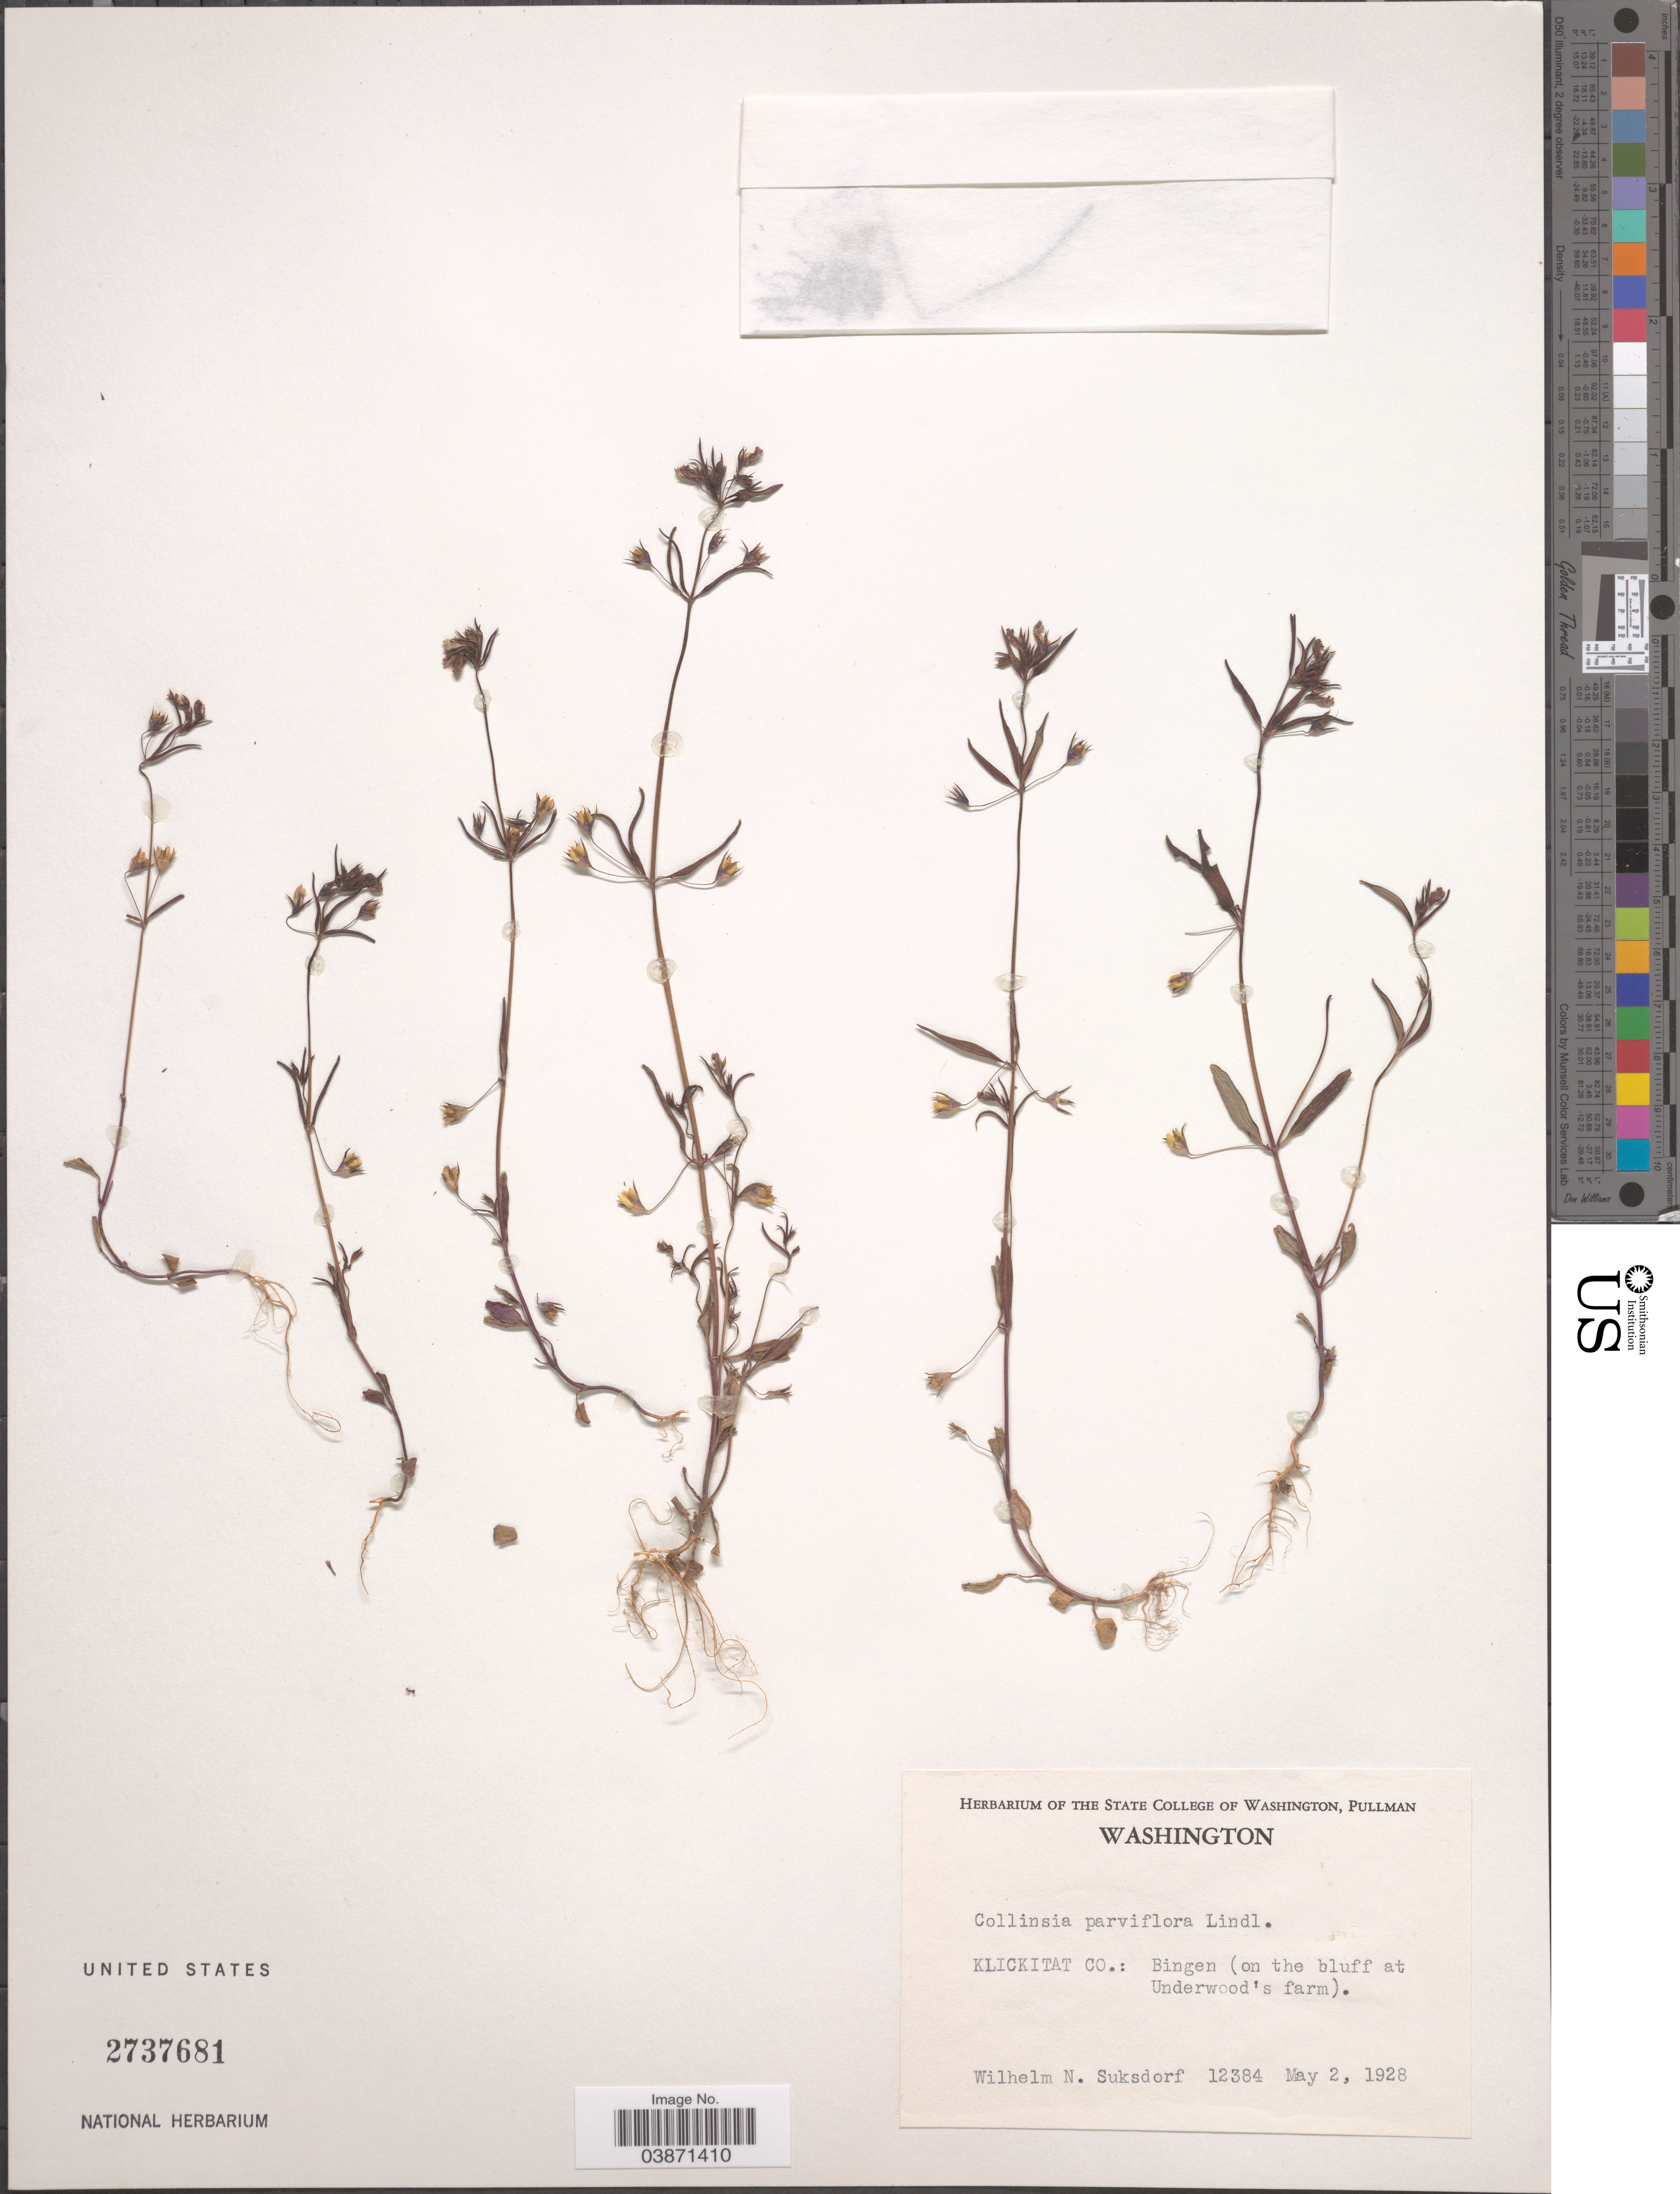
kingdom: Plantae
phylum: Tracheophyta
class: Magnoliopsida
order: Lamiales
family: Plantaginaceae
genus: Collinsia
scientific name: Collinsia parviflora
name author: Douglas ex Lindl.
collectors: W. N. Suksdorf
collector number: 12384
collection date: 1928-05-02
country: United States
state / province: Washington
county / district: Klickitat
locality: Klickitat Co.: Bingen (on the bluff at Underwood's farm).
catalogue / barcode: US 2737681